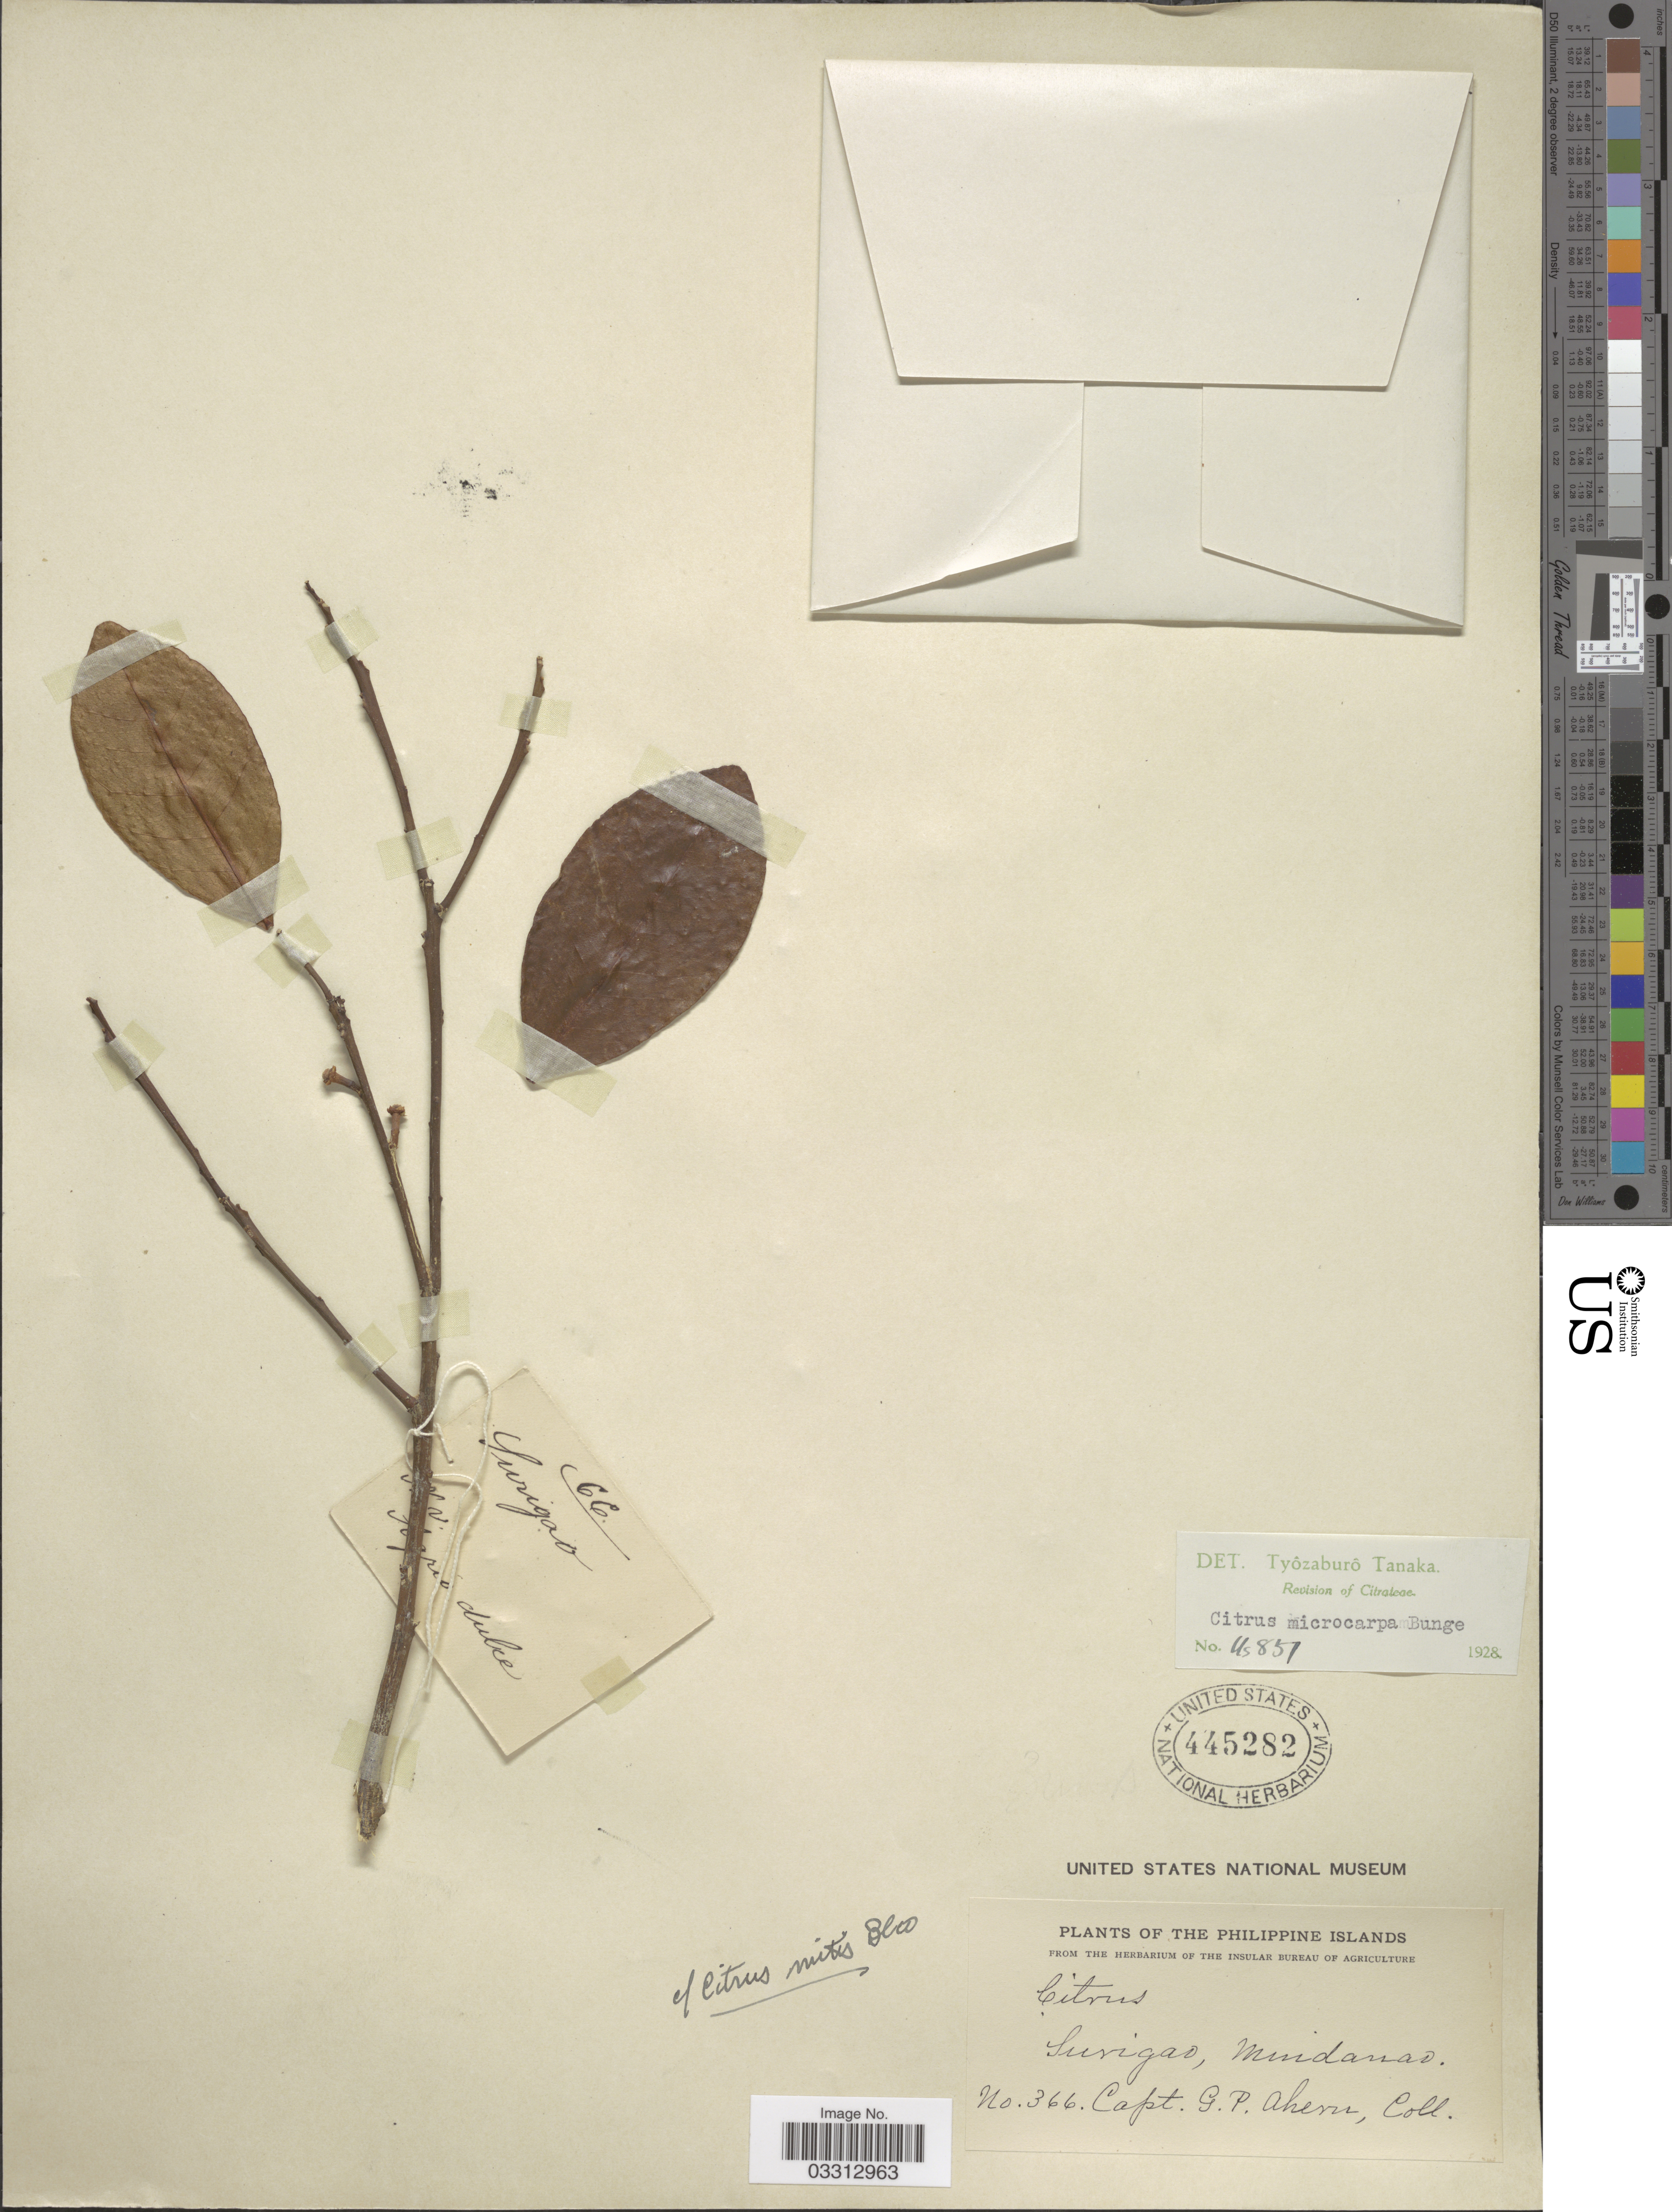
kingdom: Plantae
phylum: Tracheophyta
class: Magnoliopsida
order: Sapindales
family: Rutaceae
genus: Citrus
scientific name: Citrus x microcarpa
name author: Bunge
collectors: G. Ahern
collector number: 366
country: Philippines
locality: Surigao, Mindanao.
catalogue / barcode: US 445282